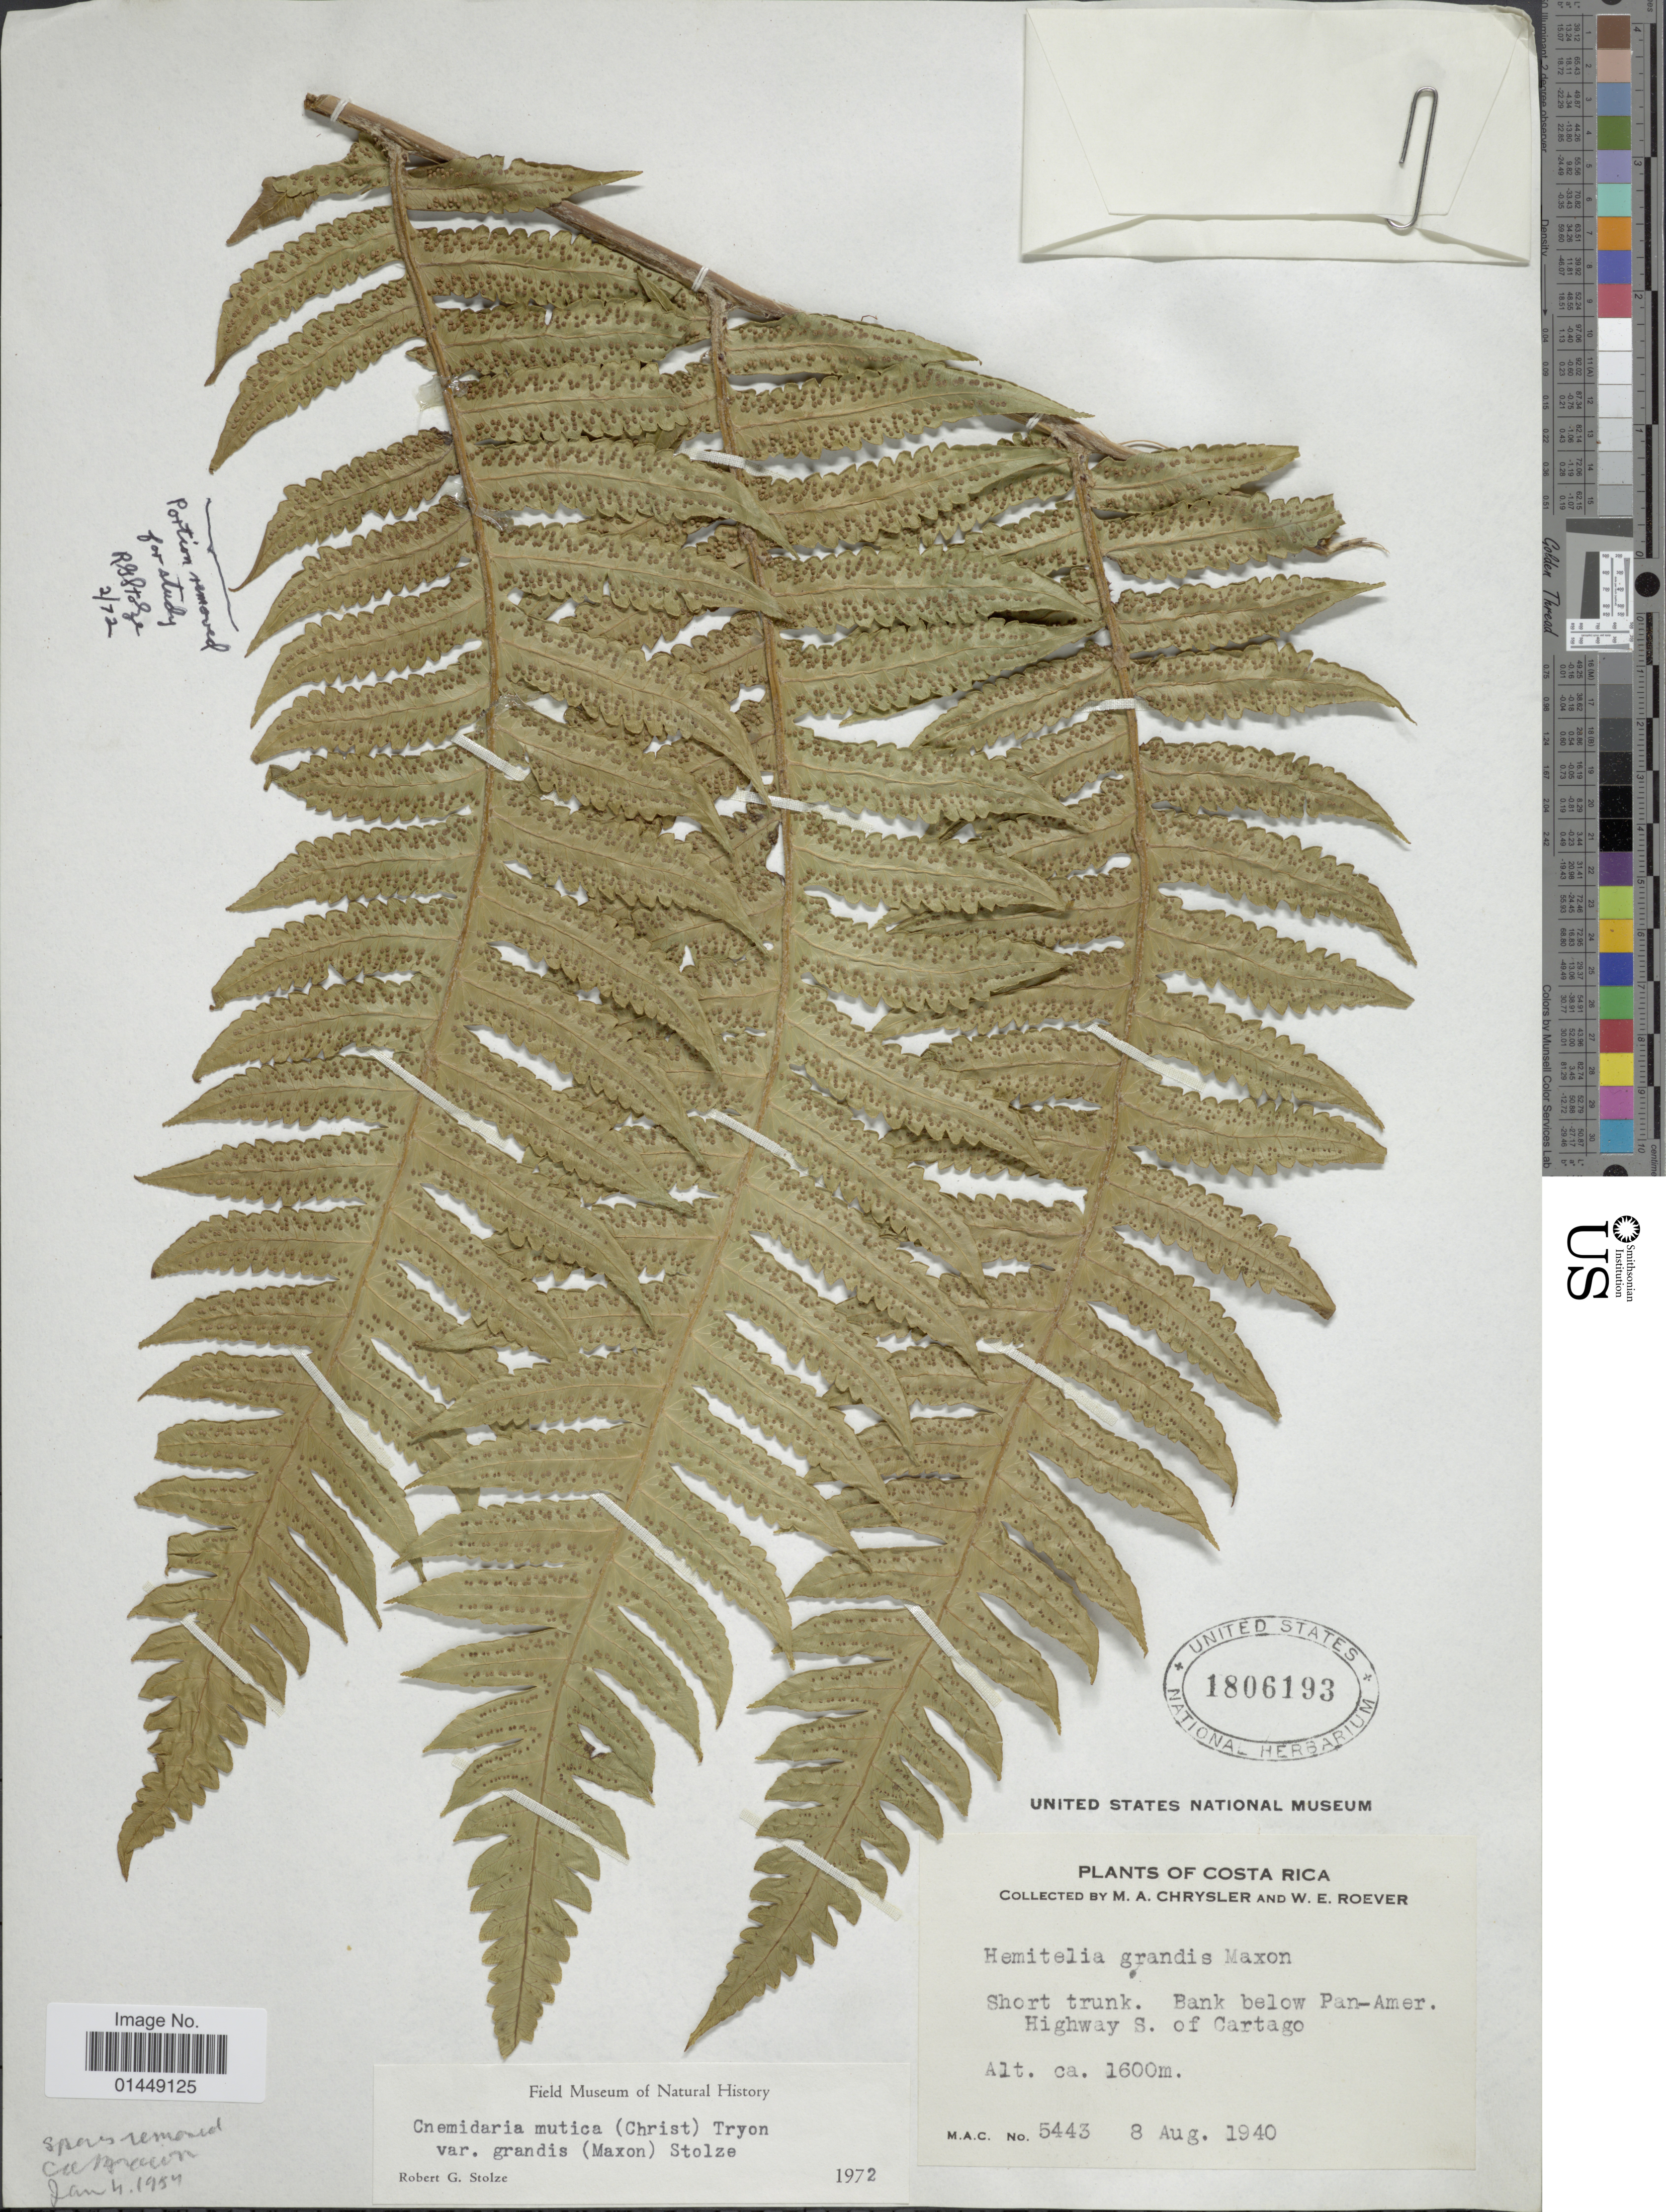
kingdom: Plantae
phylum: Tracheophyta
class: Polypodiopsida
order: Cyatheales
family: Cyatheaceae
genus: Cyathea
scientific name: Cyathea mutica var. grandis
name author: (Maxon) Lehnert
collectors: M. A. Chrysler & W. Roever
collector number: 5443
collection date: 1940-08-08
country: Costa Rica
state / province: Cartago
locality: Bank below Pan-Amer. Highway S. of Cartago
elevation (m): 1600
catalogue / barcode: US 1806193